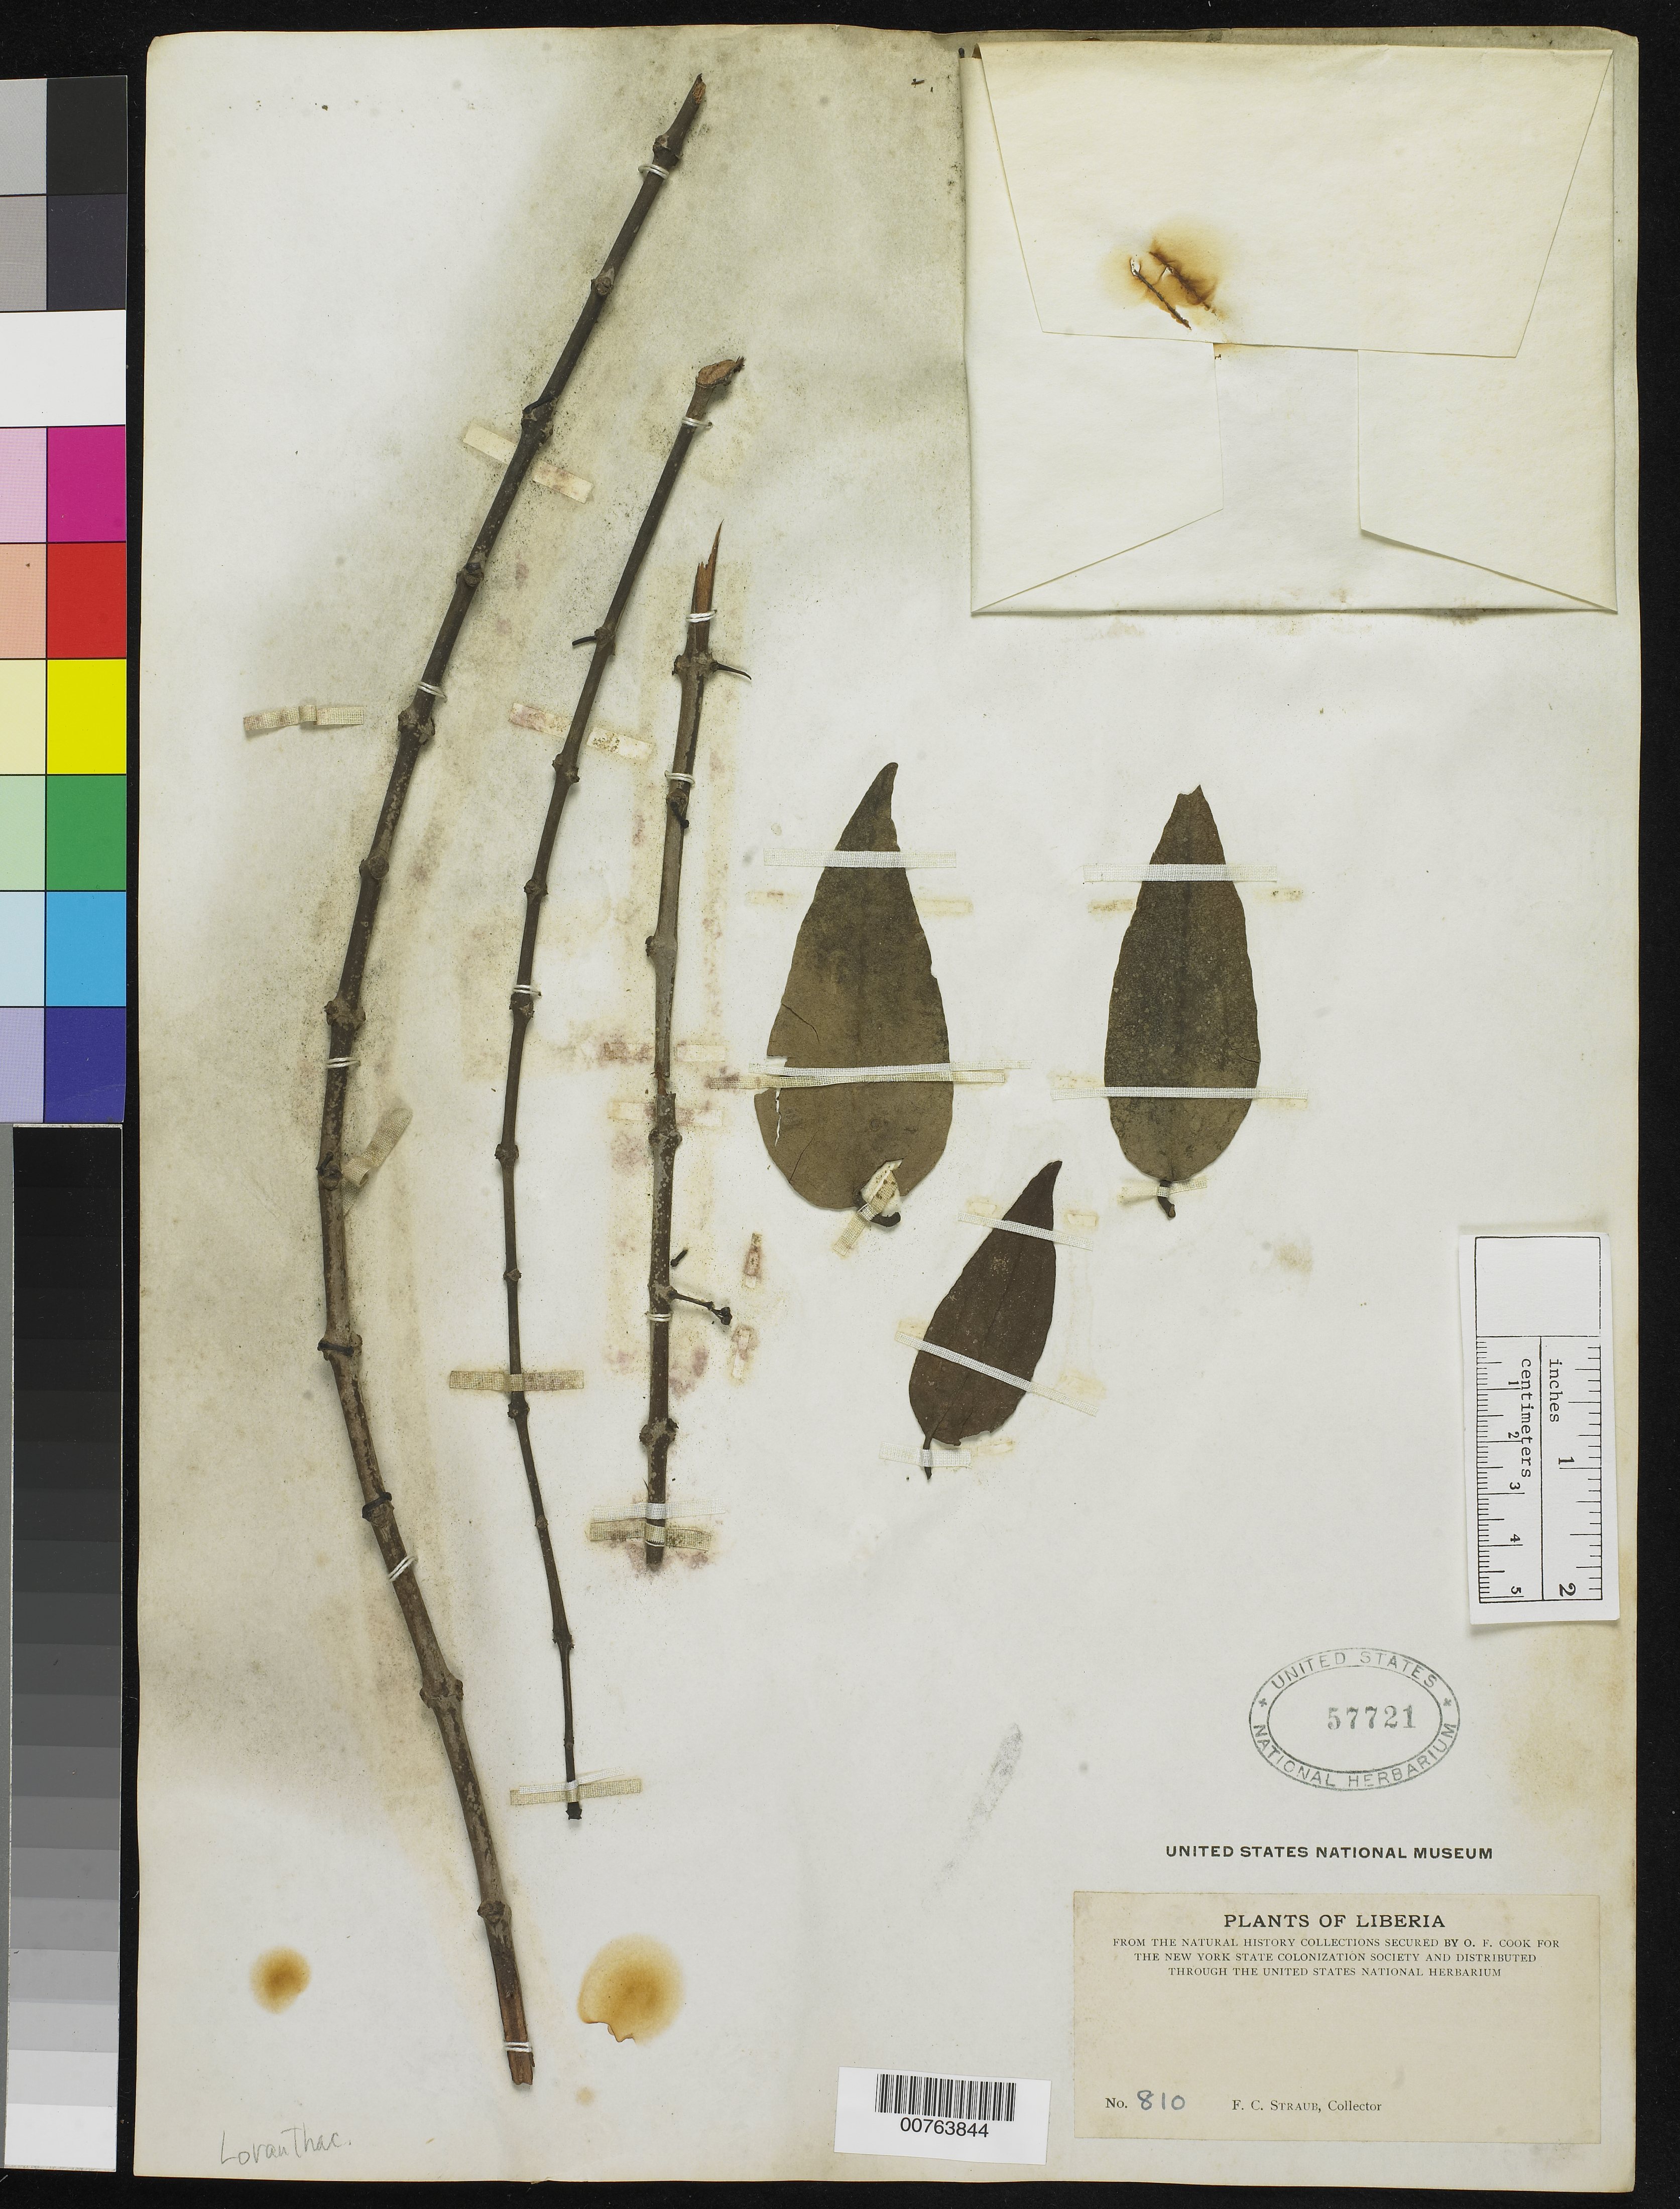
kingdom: Plantae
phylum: Tracheophyta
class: Magnoliopsida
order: Santalales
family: Loranthaceae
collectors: F. Straub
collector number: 810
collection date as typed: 18--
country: Liberia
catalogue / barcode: US 57721